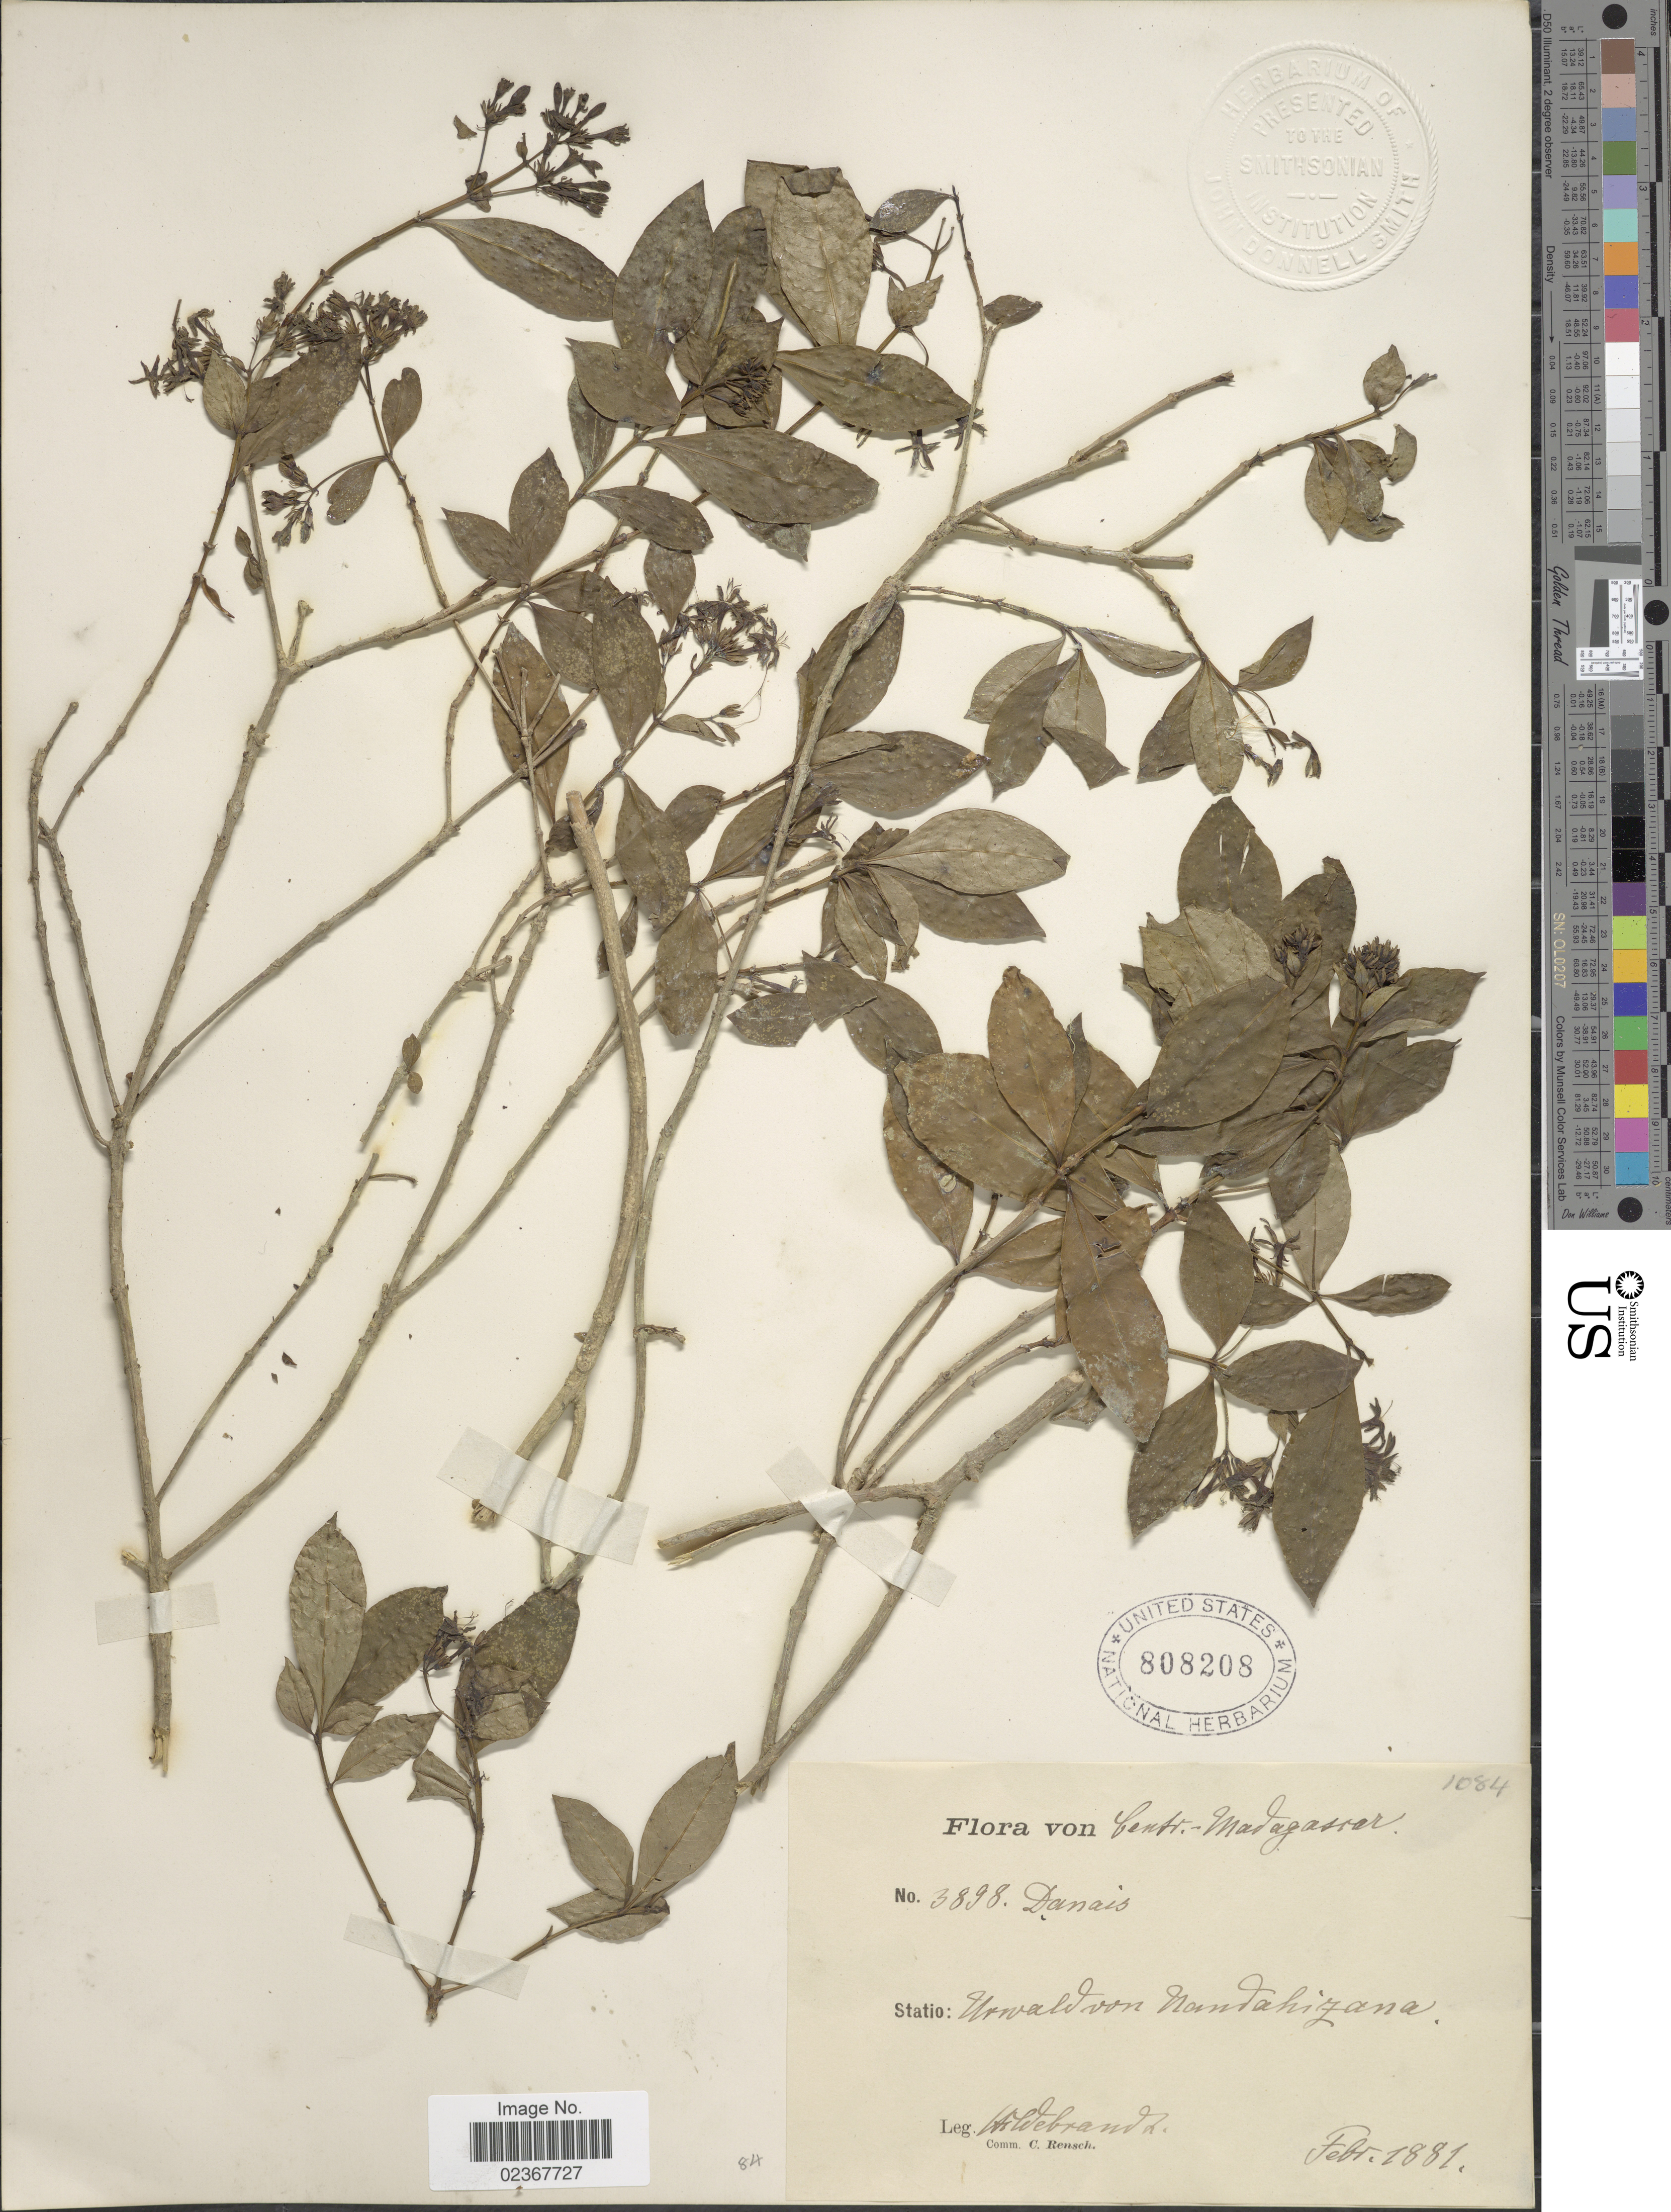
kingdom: Plantae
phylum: Tracheophyta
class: Magnoliopsida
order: Gentianales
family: Rubiaceae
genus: Danais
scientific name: Danais sp.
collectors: J. Hildebrandt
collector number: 3898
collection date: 1881-02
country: Madagascar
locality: Centr.-Madagascar, Statio; Urwald von Nandahizana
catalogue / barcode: US 808208